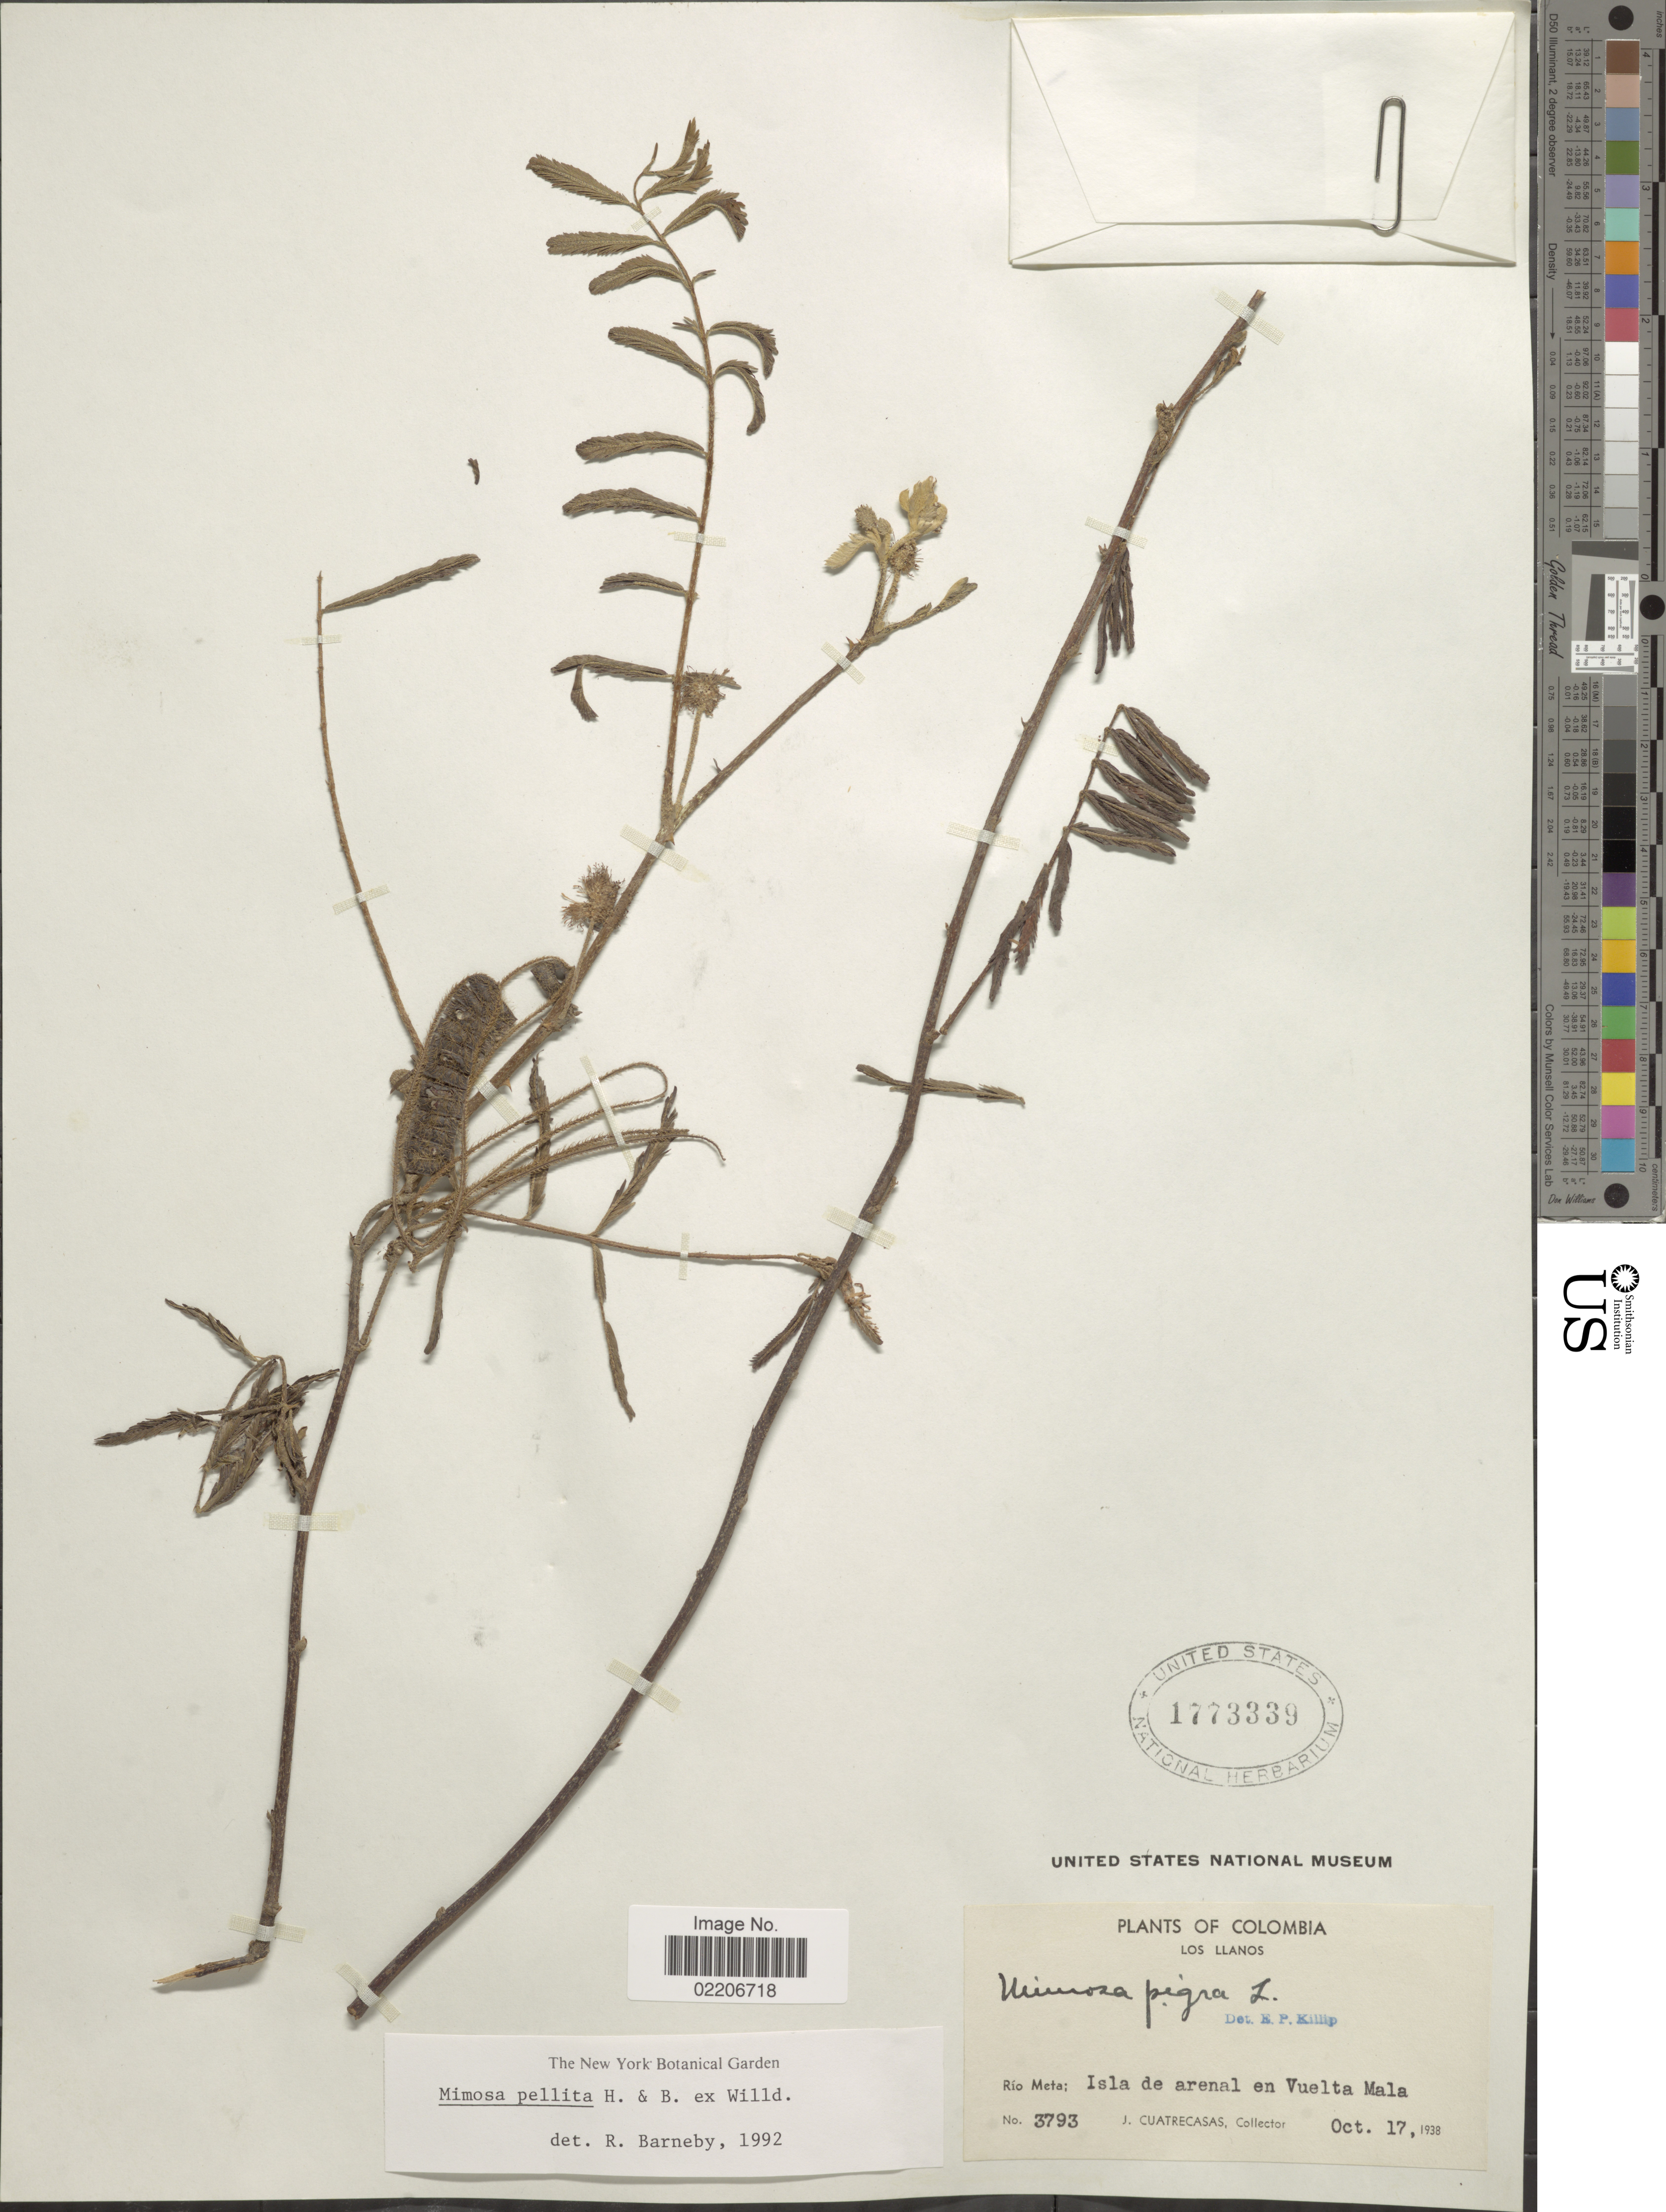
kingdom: Plantae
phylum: Tracheophyta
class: Magnoliopsida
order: Fabales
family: Fabaceae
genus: Mimosa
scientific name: Mimosa pellita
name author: Humb. & Bonpl. ex Willd.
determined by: Barneby, Rupert C., (NY)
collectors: J. Cuatrecasas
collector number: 3793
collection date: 1938-10-17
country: Colombia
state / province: Meta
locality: Los Llanos, Rio Meta, Isla de arenal en Vuelta Mala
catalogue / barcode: US 1773339